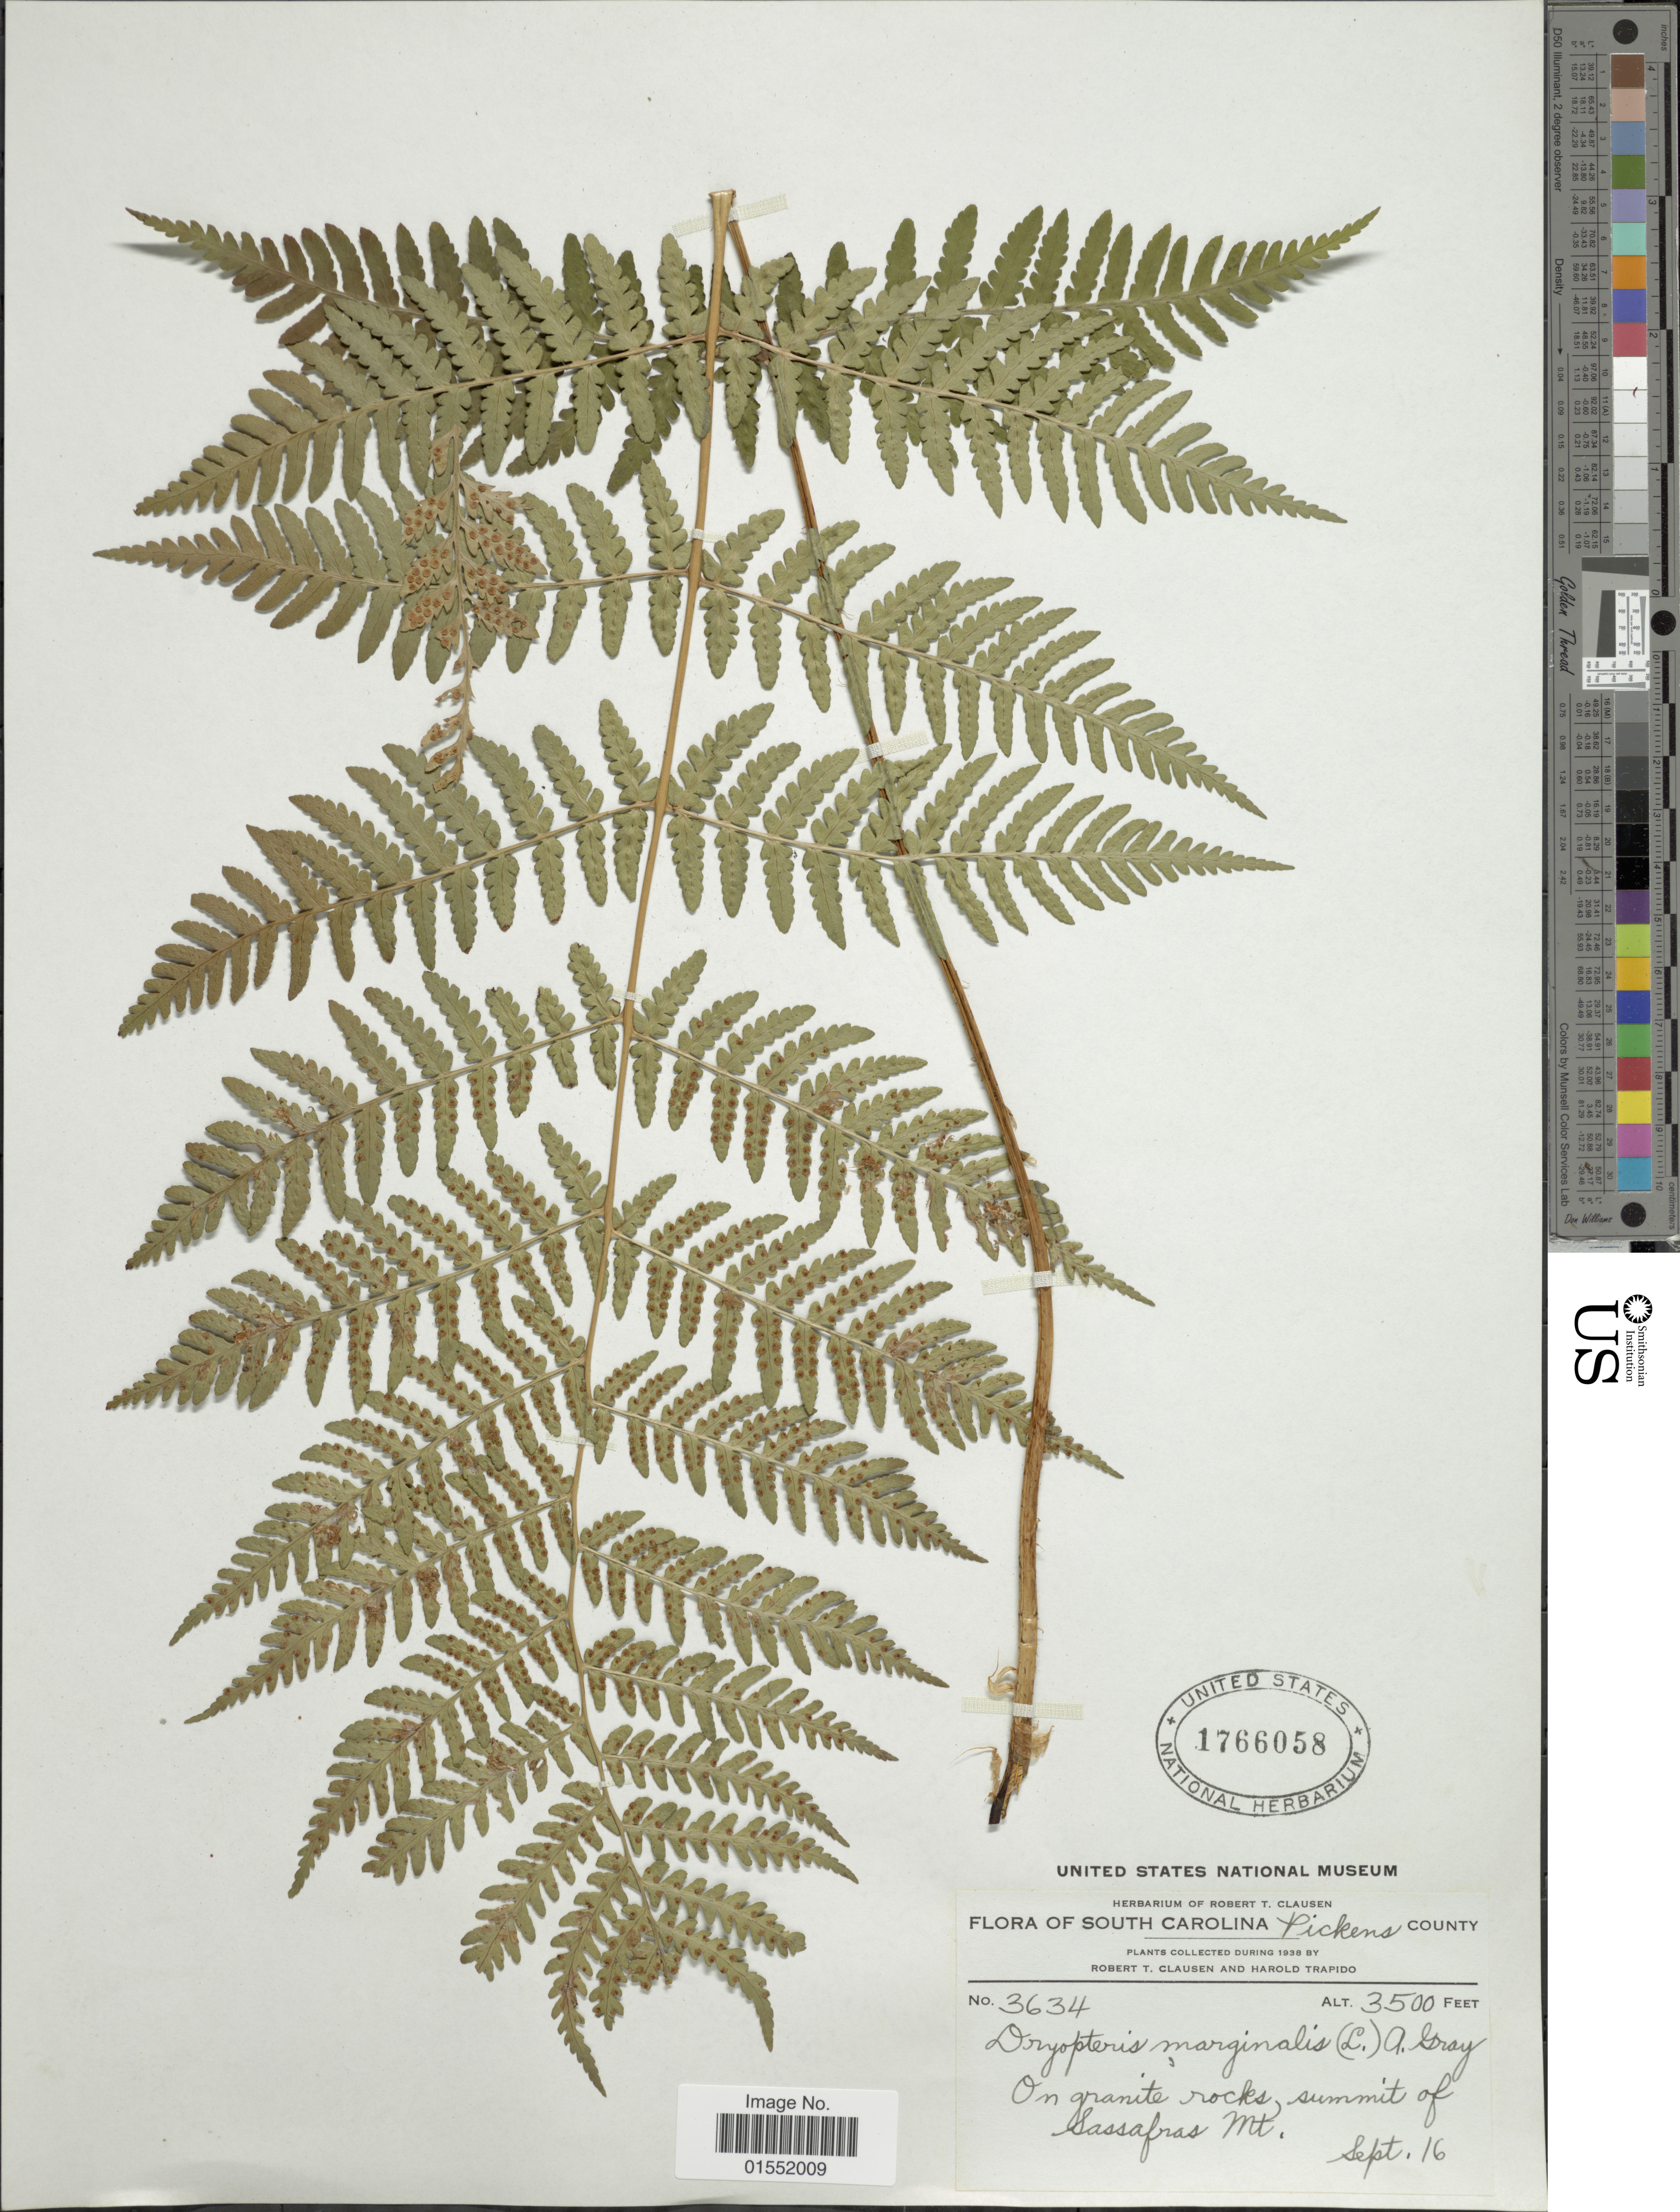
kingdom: Plantae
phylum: Tracheophyta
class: Polypodiopsida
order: Polypodiales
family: Dryopteridaceae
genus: Dryopteris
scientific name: Dryopteris marginalis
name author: (L.) A. Gray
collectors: R. T. Clausen & H. Trapido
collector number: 3634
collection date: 1938-09-16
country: United States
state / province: South Carolina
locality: Pickens County, On granite rocks, summit of Sassafras Mt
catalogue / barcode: US 1766058